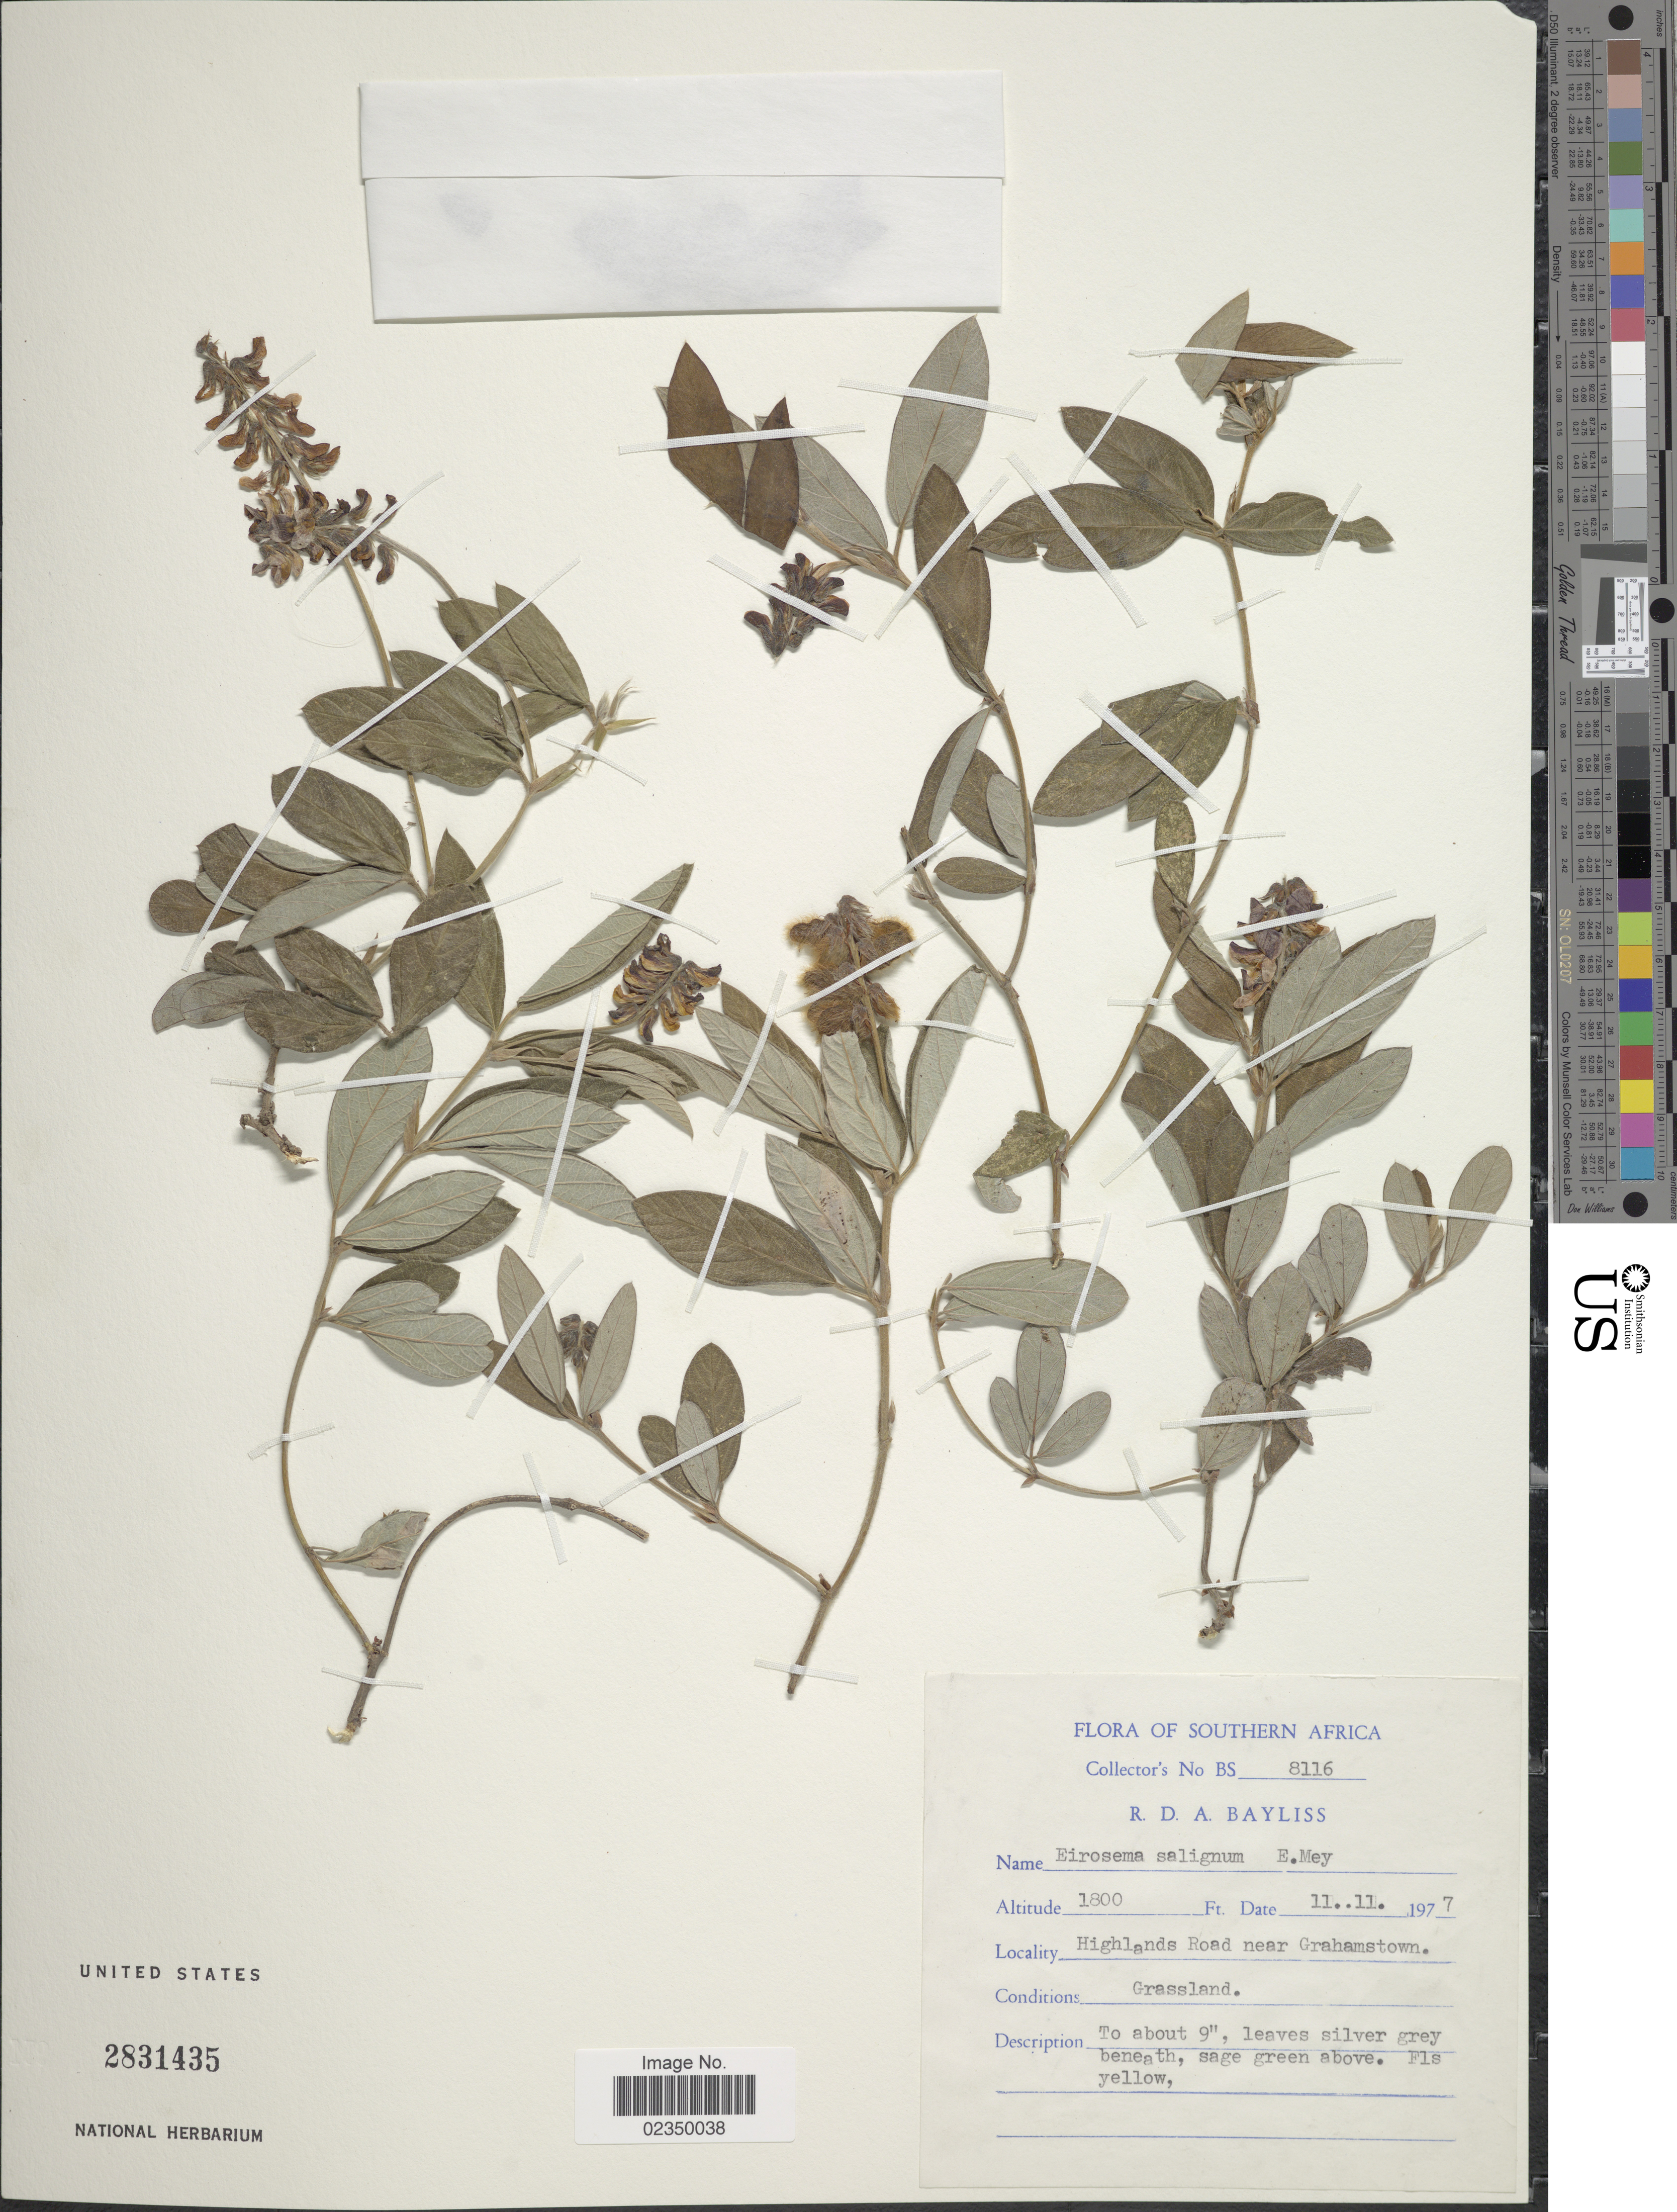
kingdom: Plantae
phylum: Tracheophyta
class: Magnoliopsida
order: Fabales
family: Fabaceae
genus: Eriosema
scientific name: Eriosema salignum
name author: E. Mey.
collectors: R. Bayliss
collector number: BS8116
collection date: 1977-11-11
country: South Africa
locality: Southern Africa. Highlands Road near Grahamstown.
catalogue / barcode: US 2831435